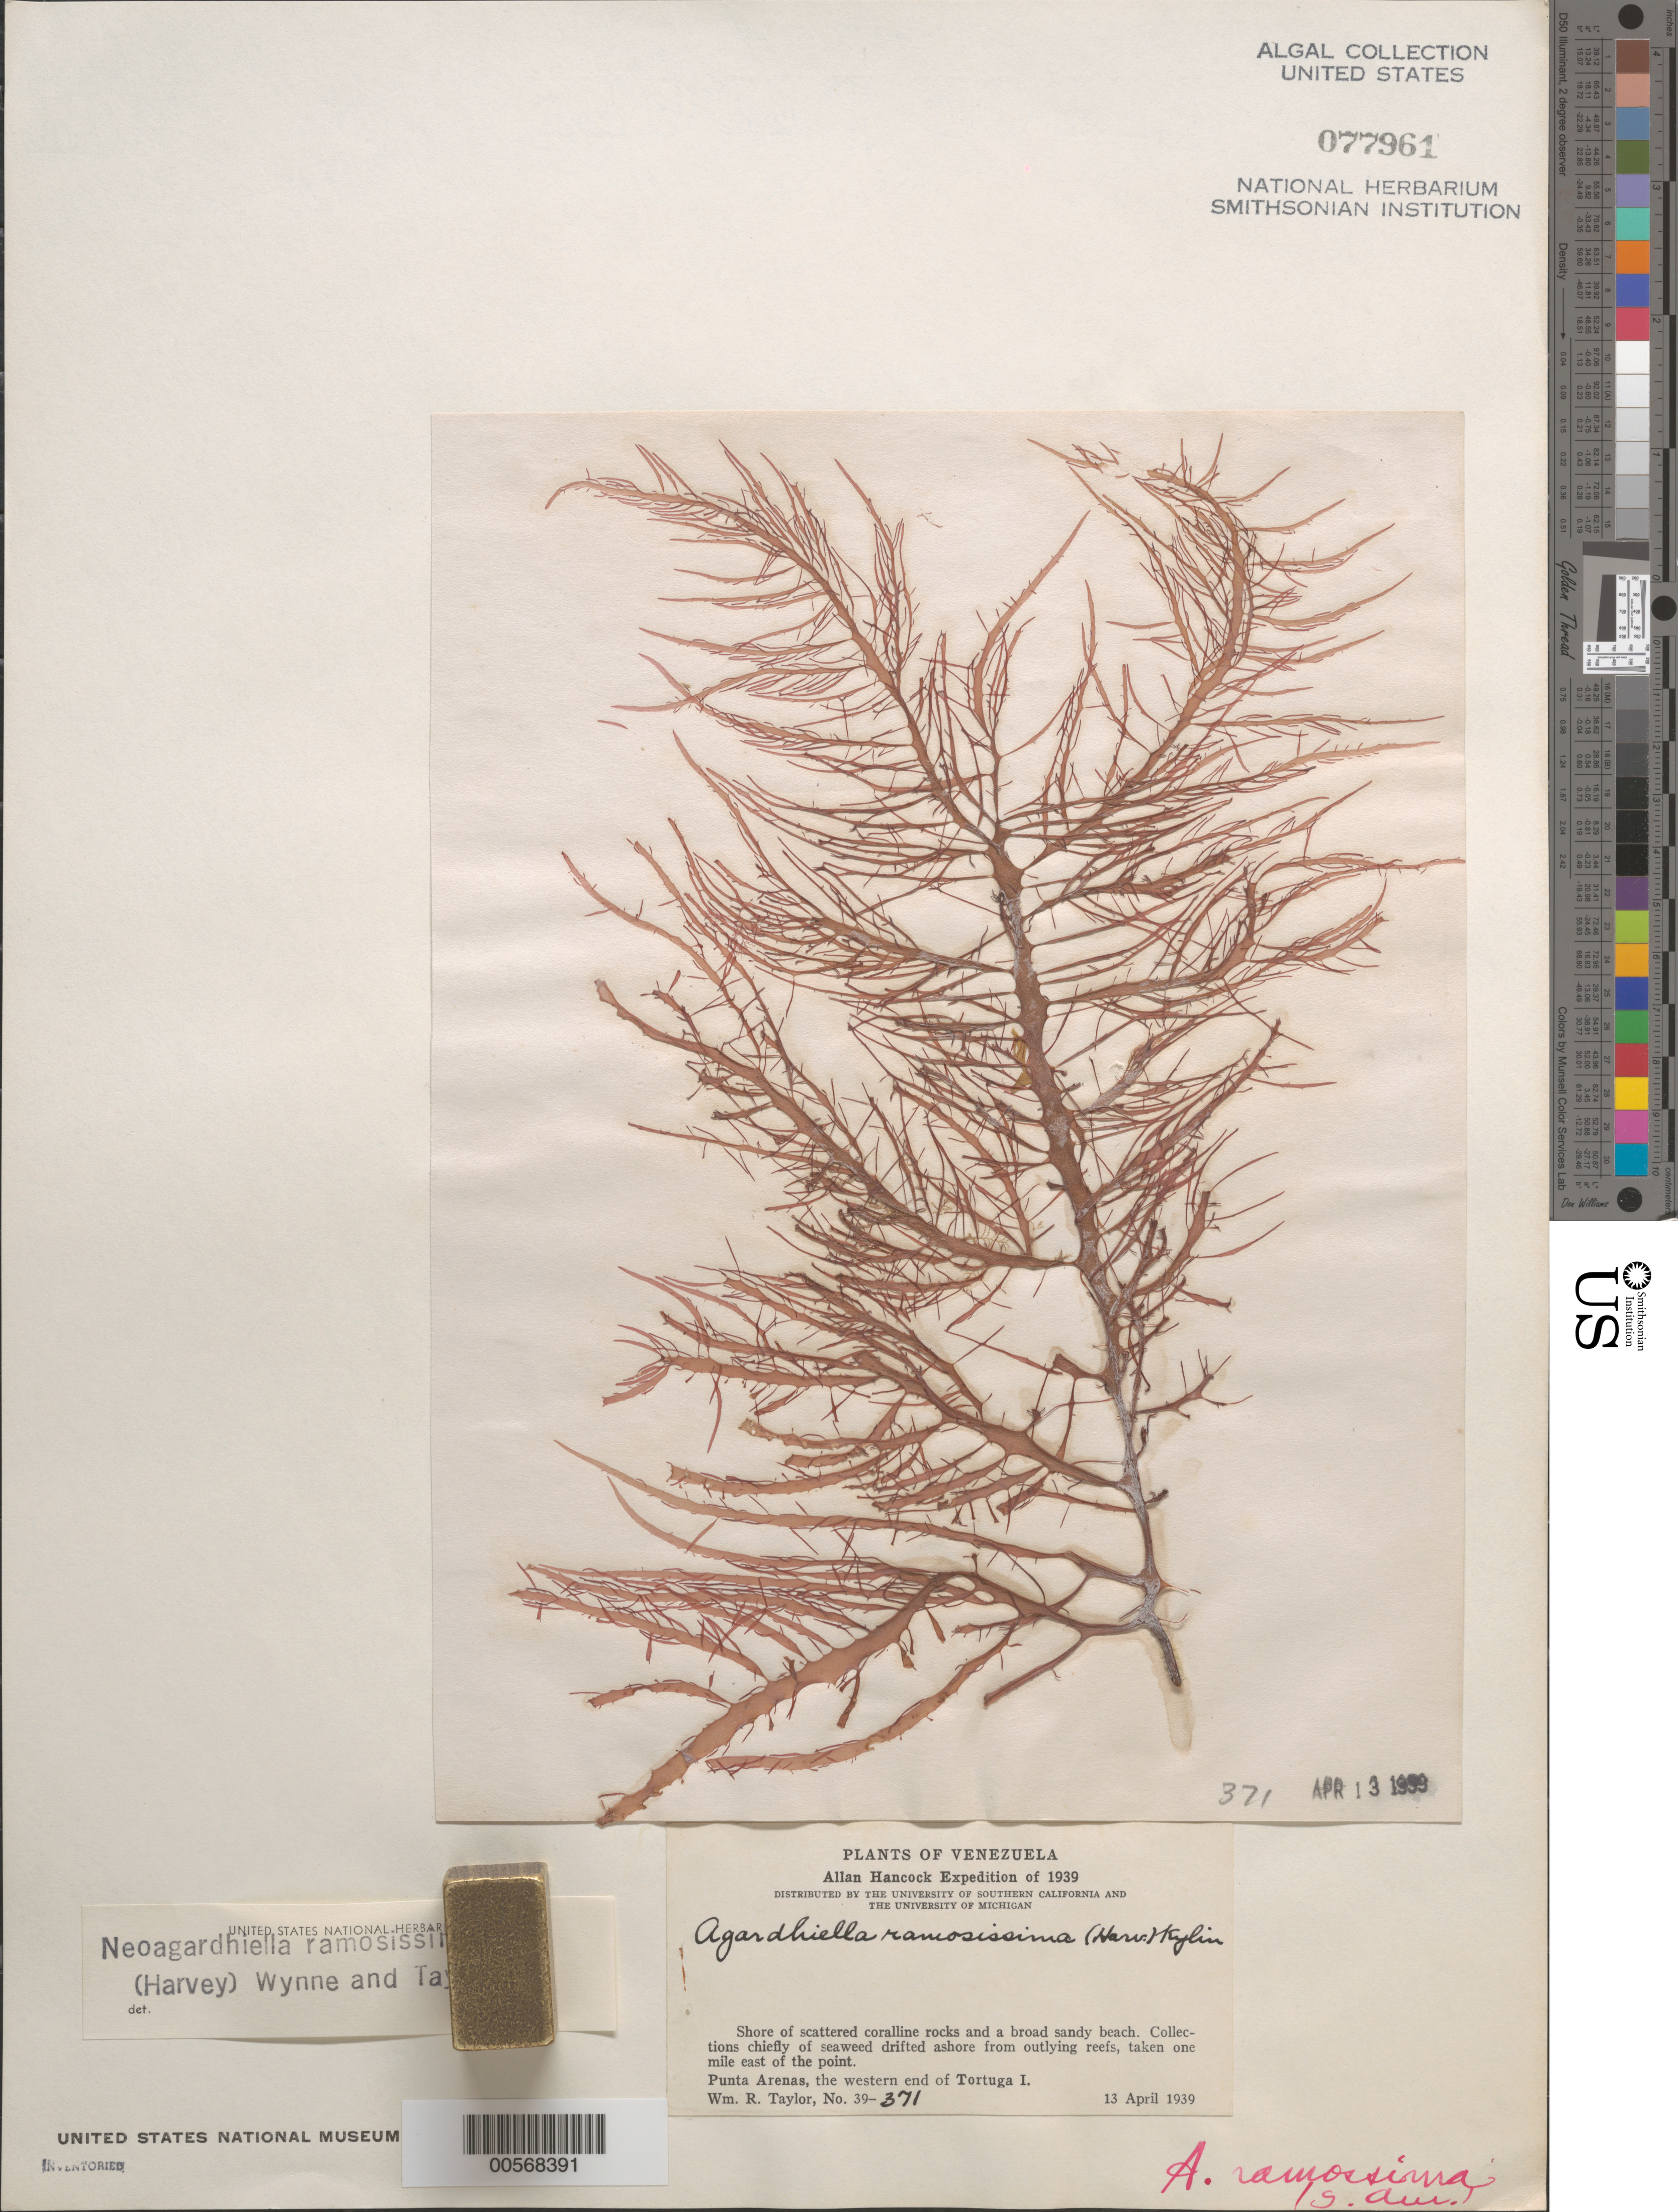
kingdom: Plantae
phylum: Rhodophyta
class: Florideophyceae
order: Gigartinales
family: Solieriaceae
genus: Agardhiella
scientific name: Agardhiella ramosissima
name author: (Harv.) Kylin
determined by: Algae name updating Project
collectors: W. R. Taylor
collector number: WRT 39-371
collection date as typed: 13 Apr 1939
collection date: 1939-04-13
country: Venezuela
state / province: Dependencias Federales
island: Isla La Tortuga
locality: Punta Arenas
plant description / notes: Allan Hancock Expedition of 1939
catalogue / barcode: US 77961